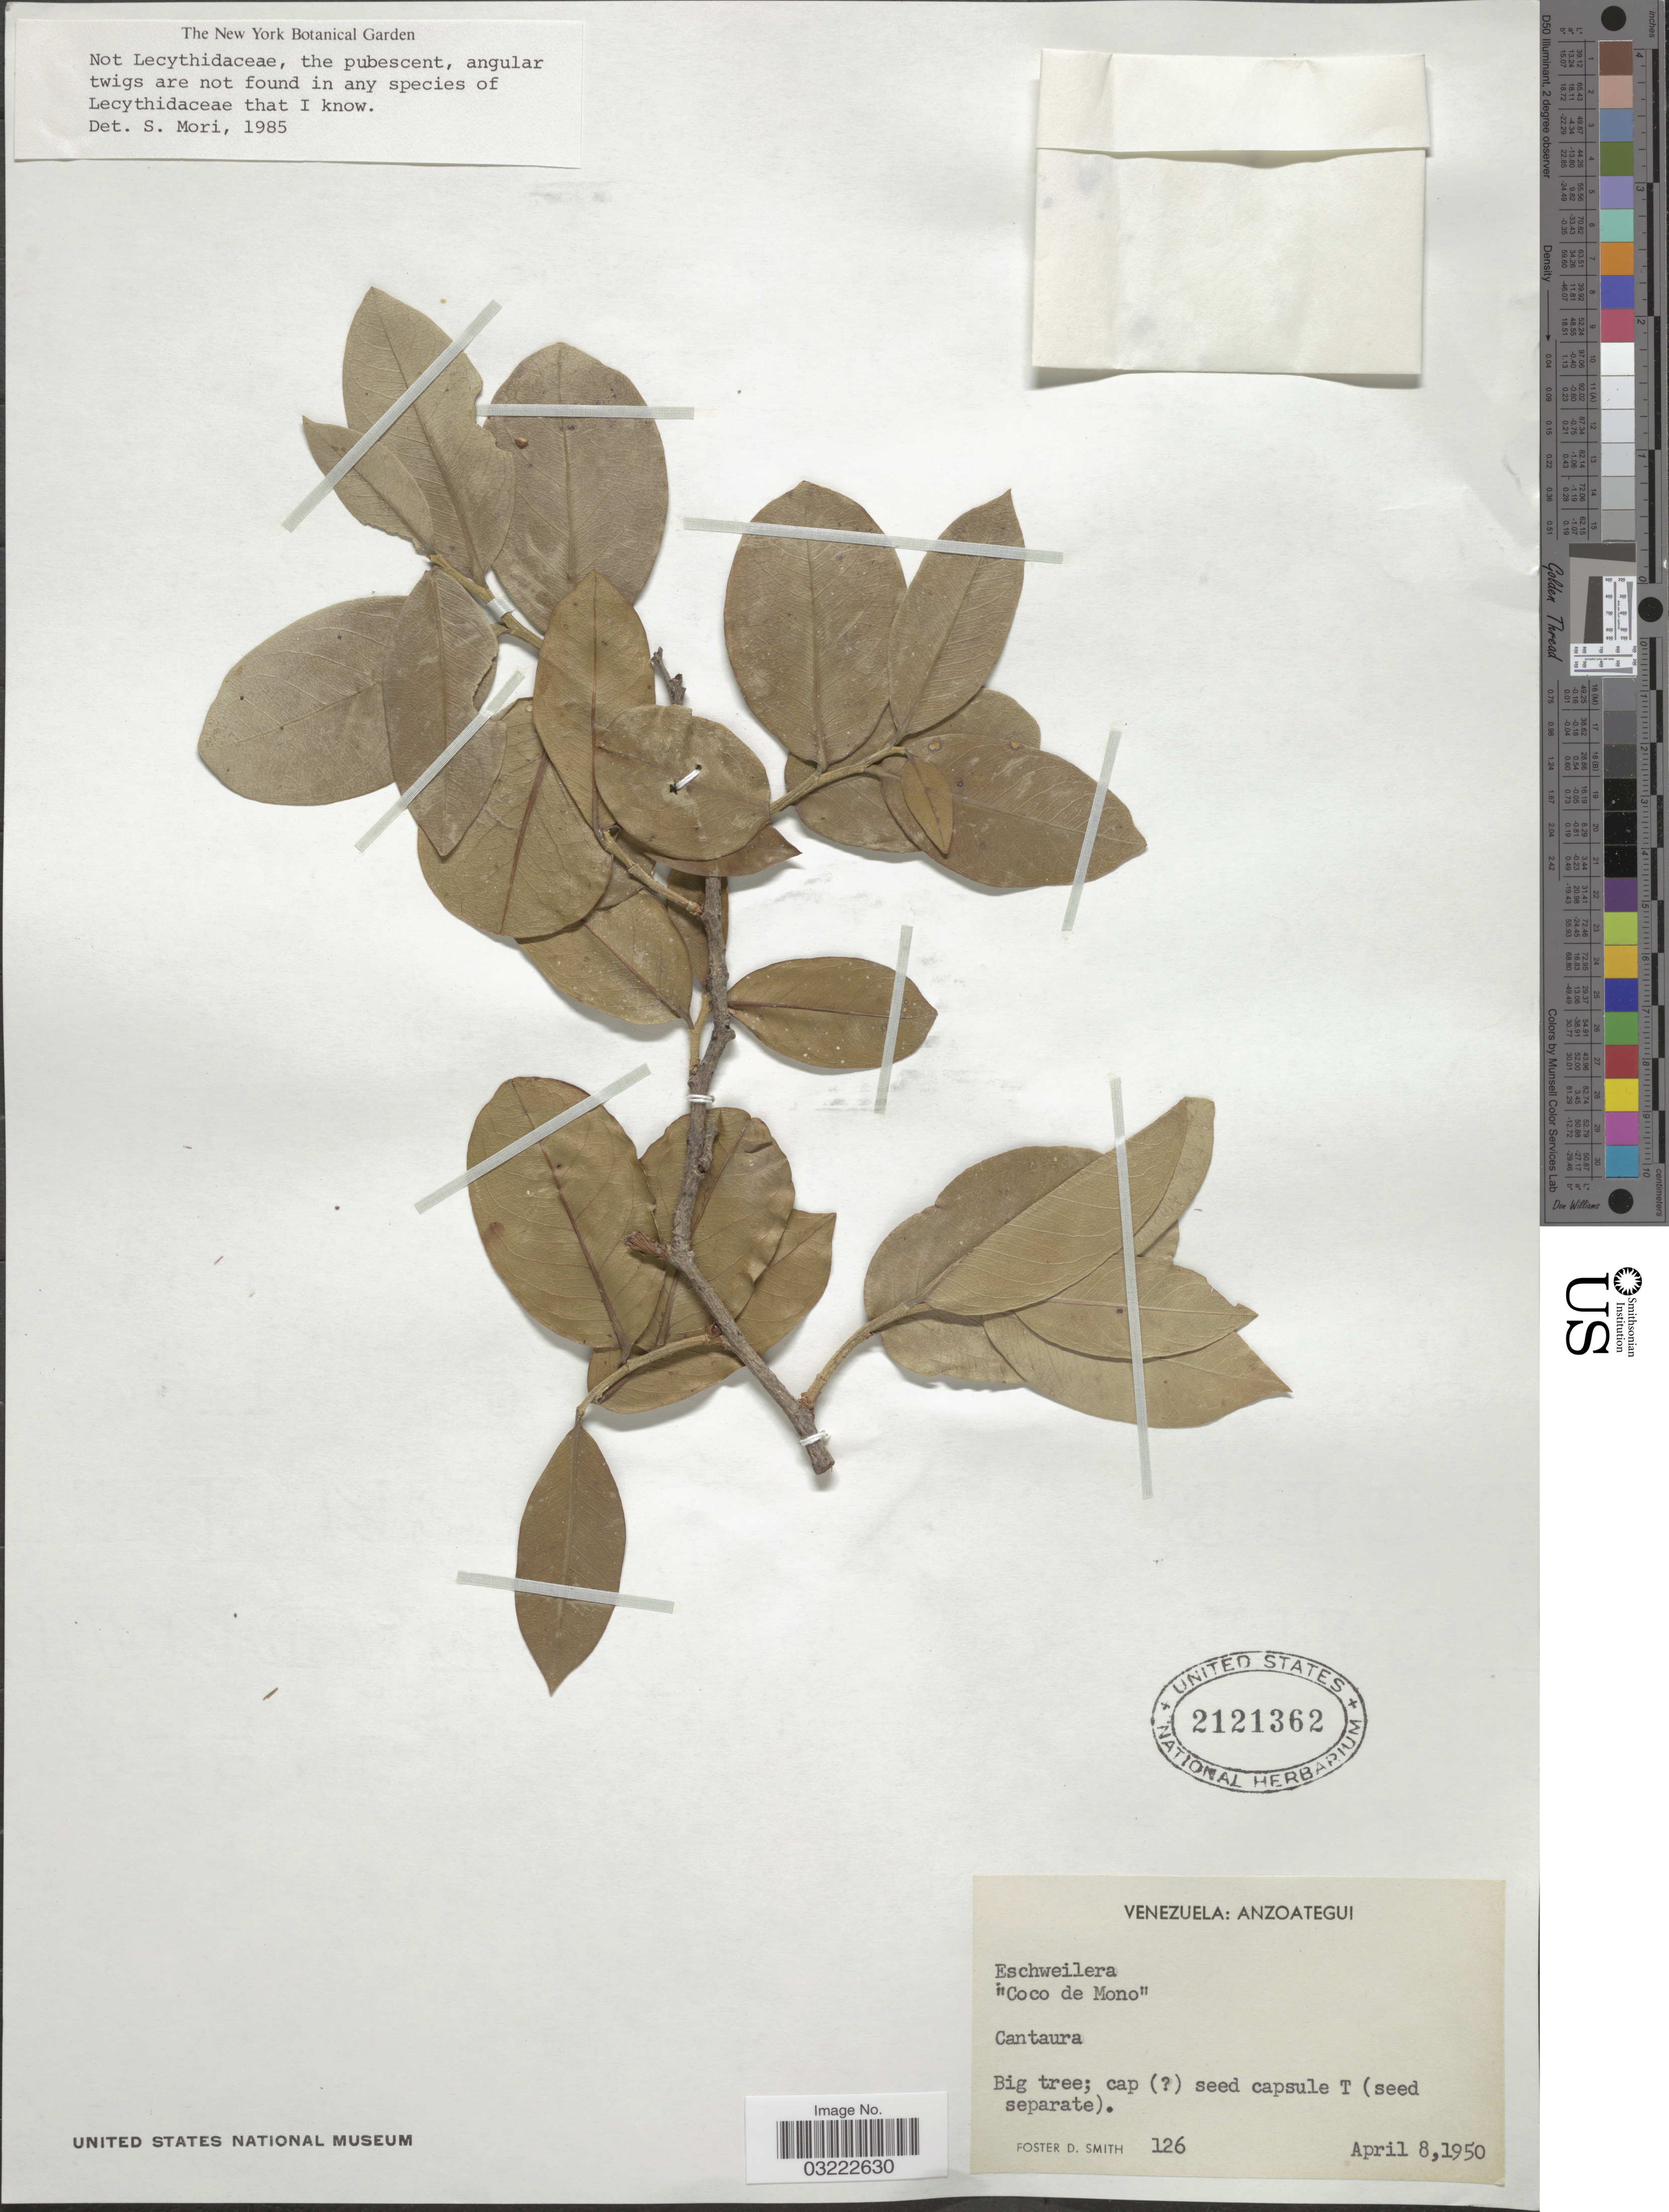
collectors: F. Smith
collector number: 126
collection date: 1950-04-08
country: Venezuela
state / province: Anzoategui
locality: Cantaura.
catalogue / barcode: US 2121362